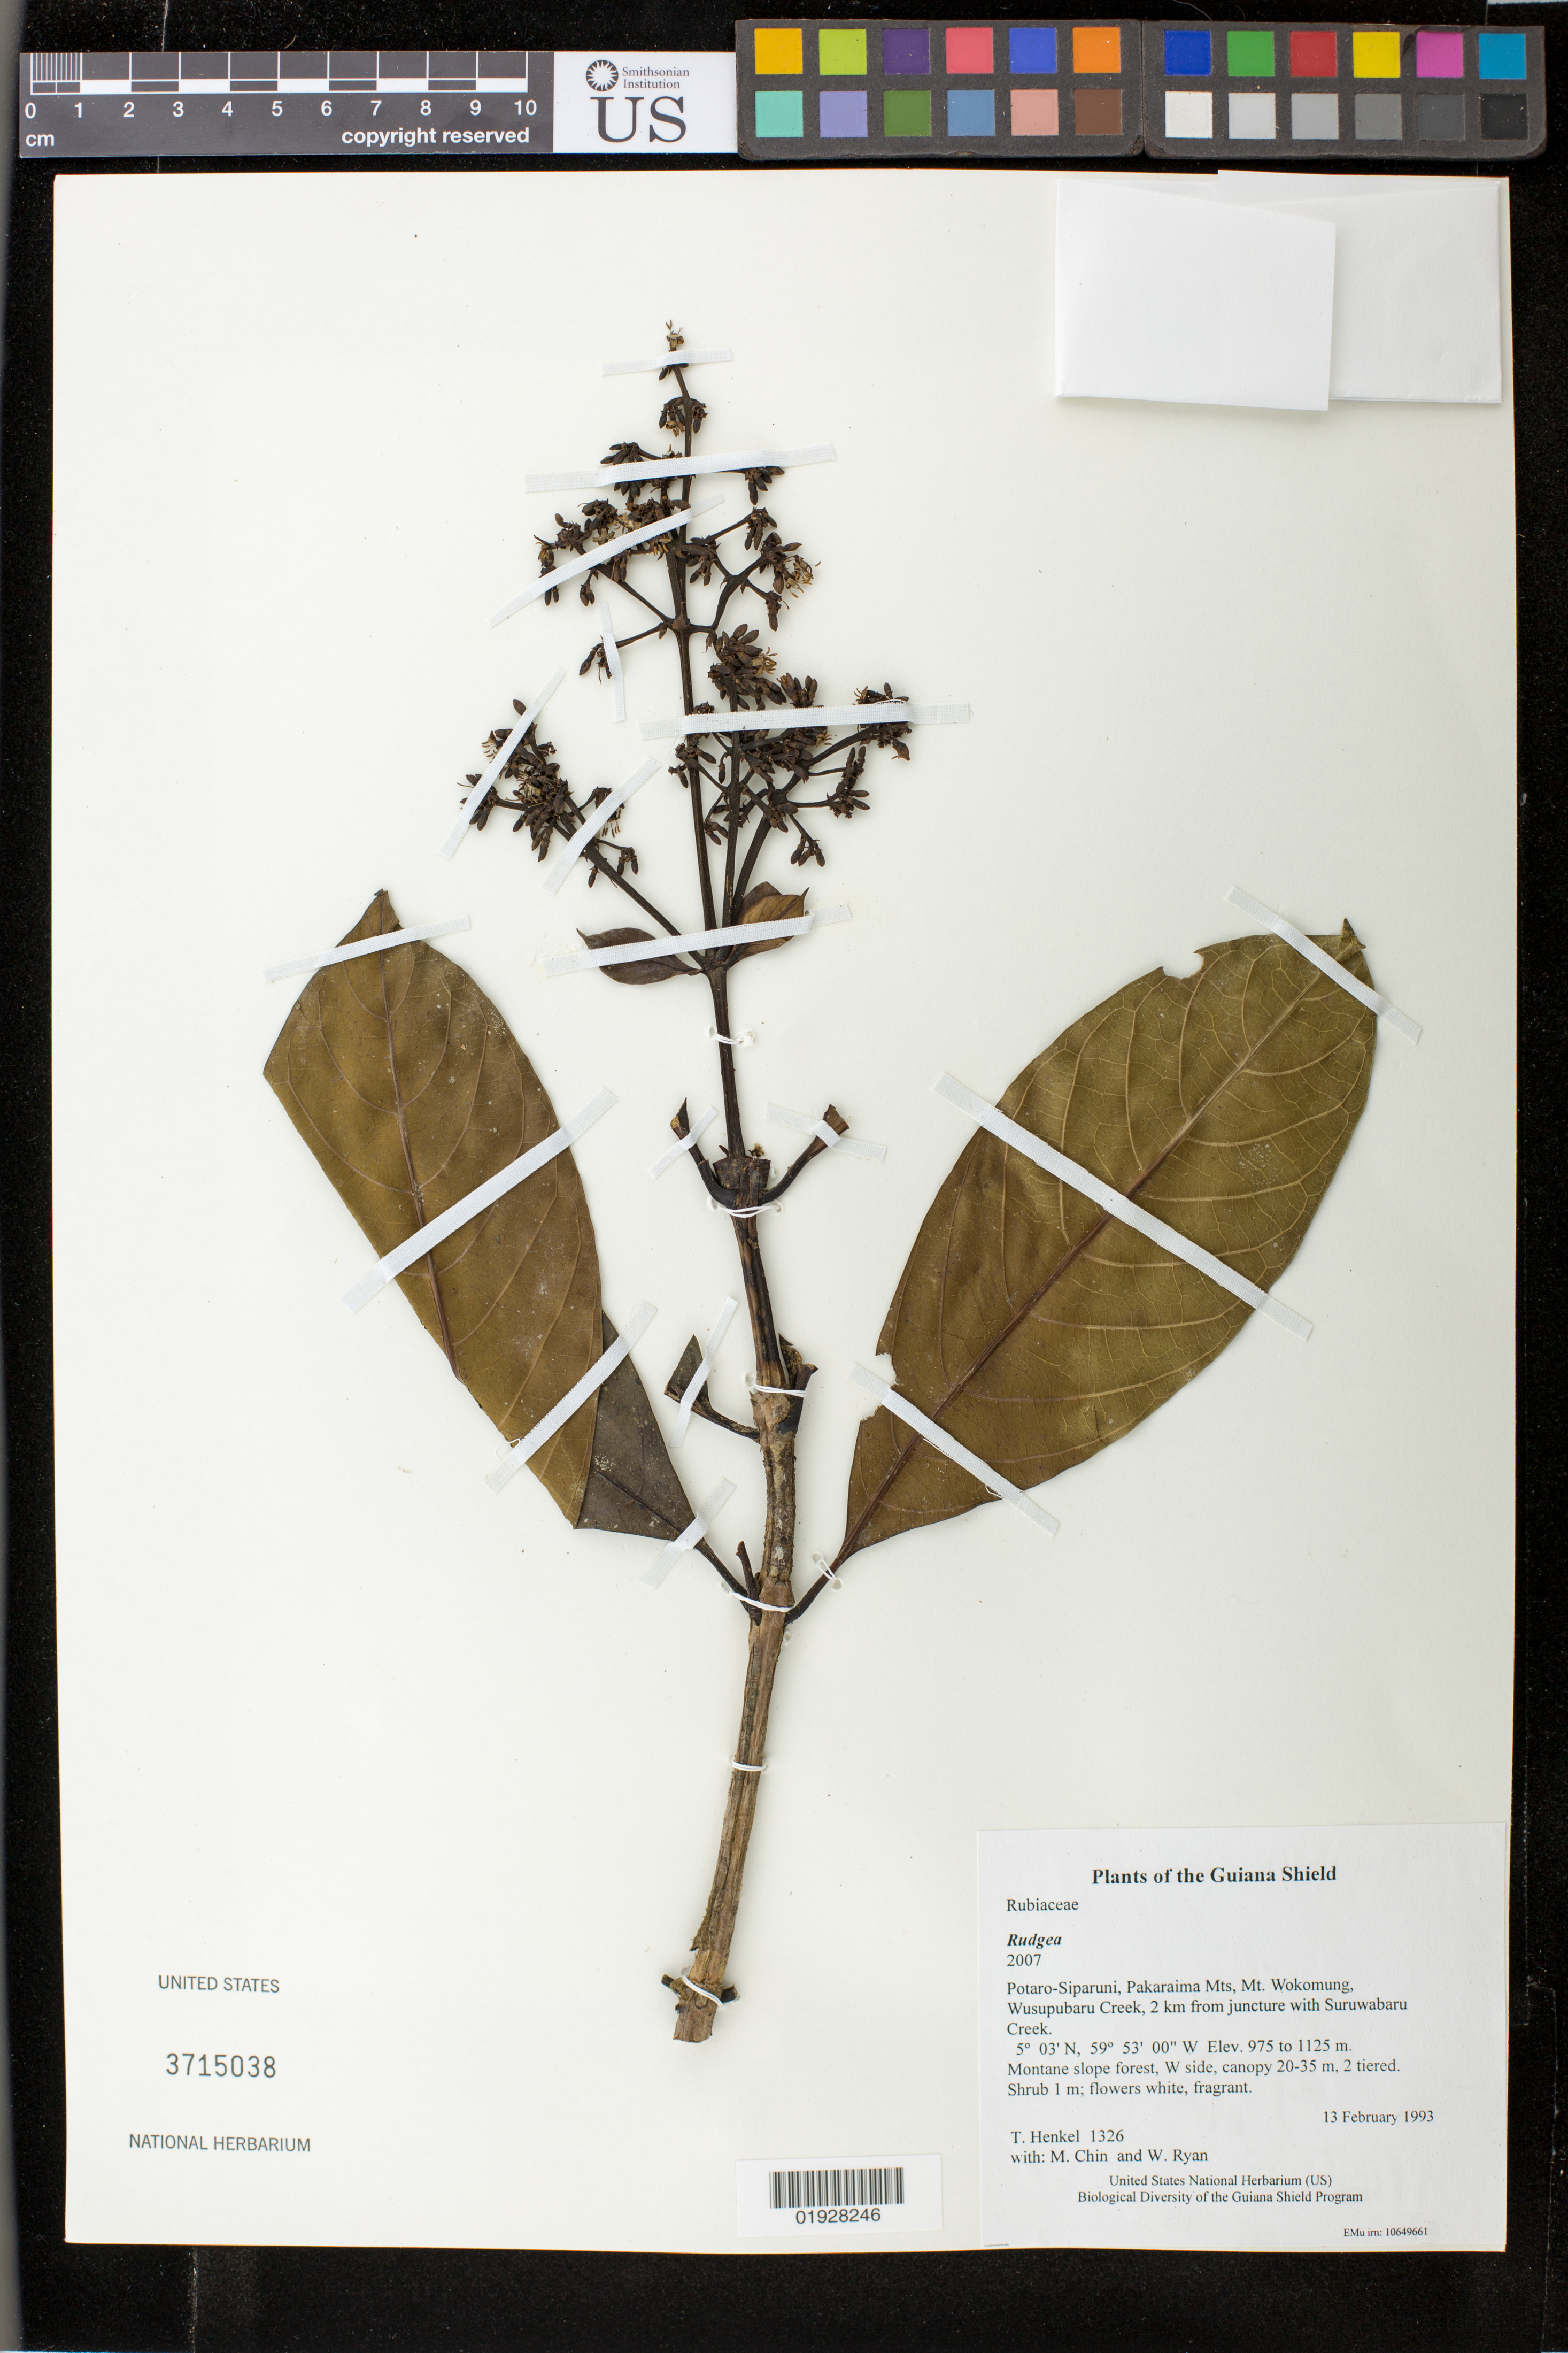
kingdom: Plantae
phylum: Tracheophyta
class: Magnoliopsida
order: Gentianales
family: Rubiaceae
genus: Rudgea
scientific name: Rudgea sp.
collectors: T. Henkel, M. Chin & W. Ryan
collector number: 1326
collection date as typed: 13 February 1993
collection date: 1993-02-13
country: Guyana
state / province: Potaro-Siparuni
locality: Pakaraima Mts, Mt. Wokomung, Wusupubaru Creek, 2 km from juncture with Suruwabaru Creek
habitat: Montane slope forest, W side, canopy 20-35 m, 2 tiered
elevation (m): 975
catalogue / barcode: US 3715038